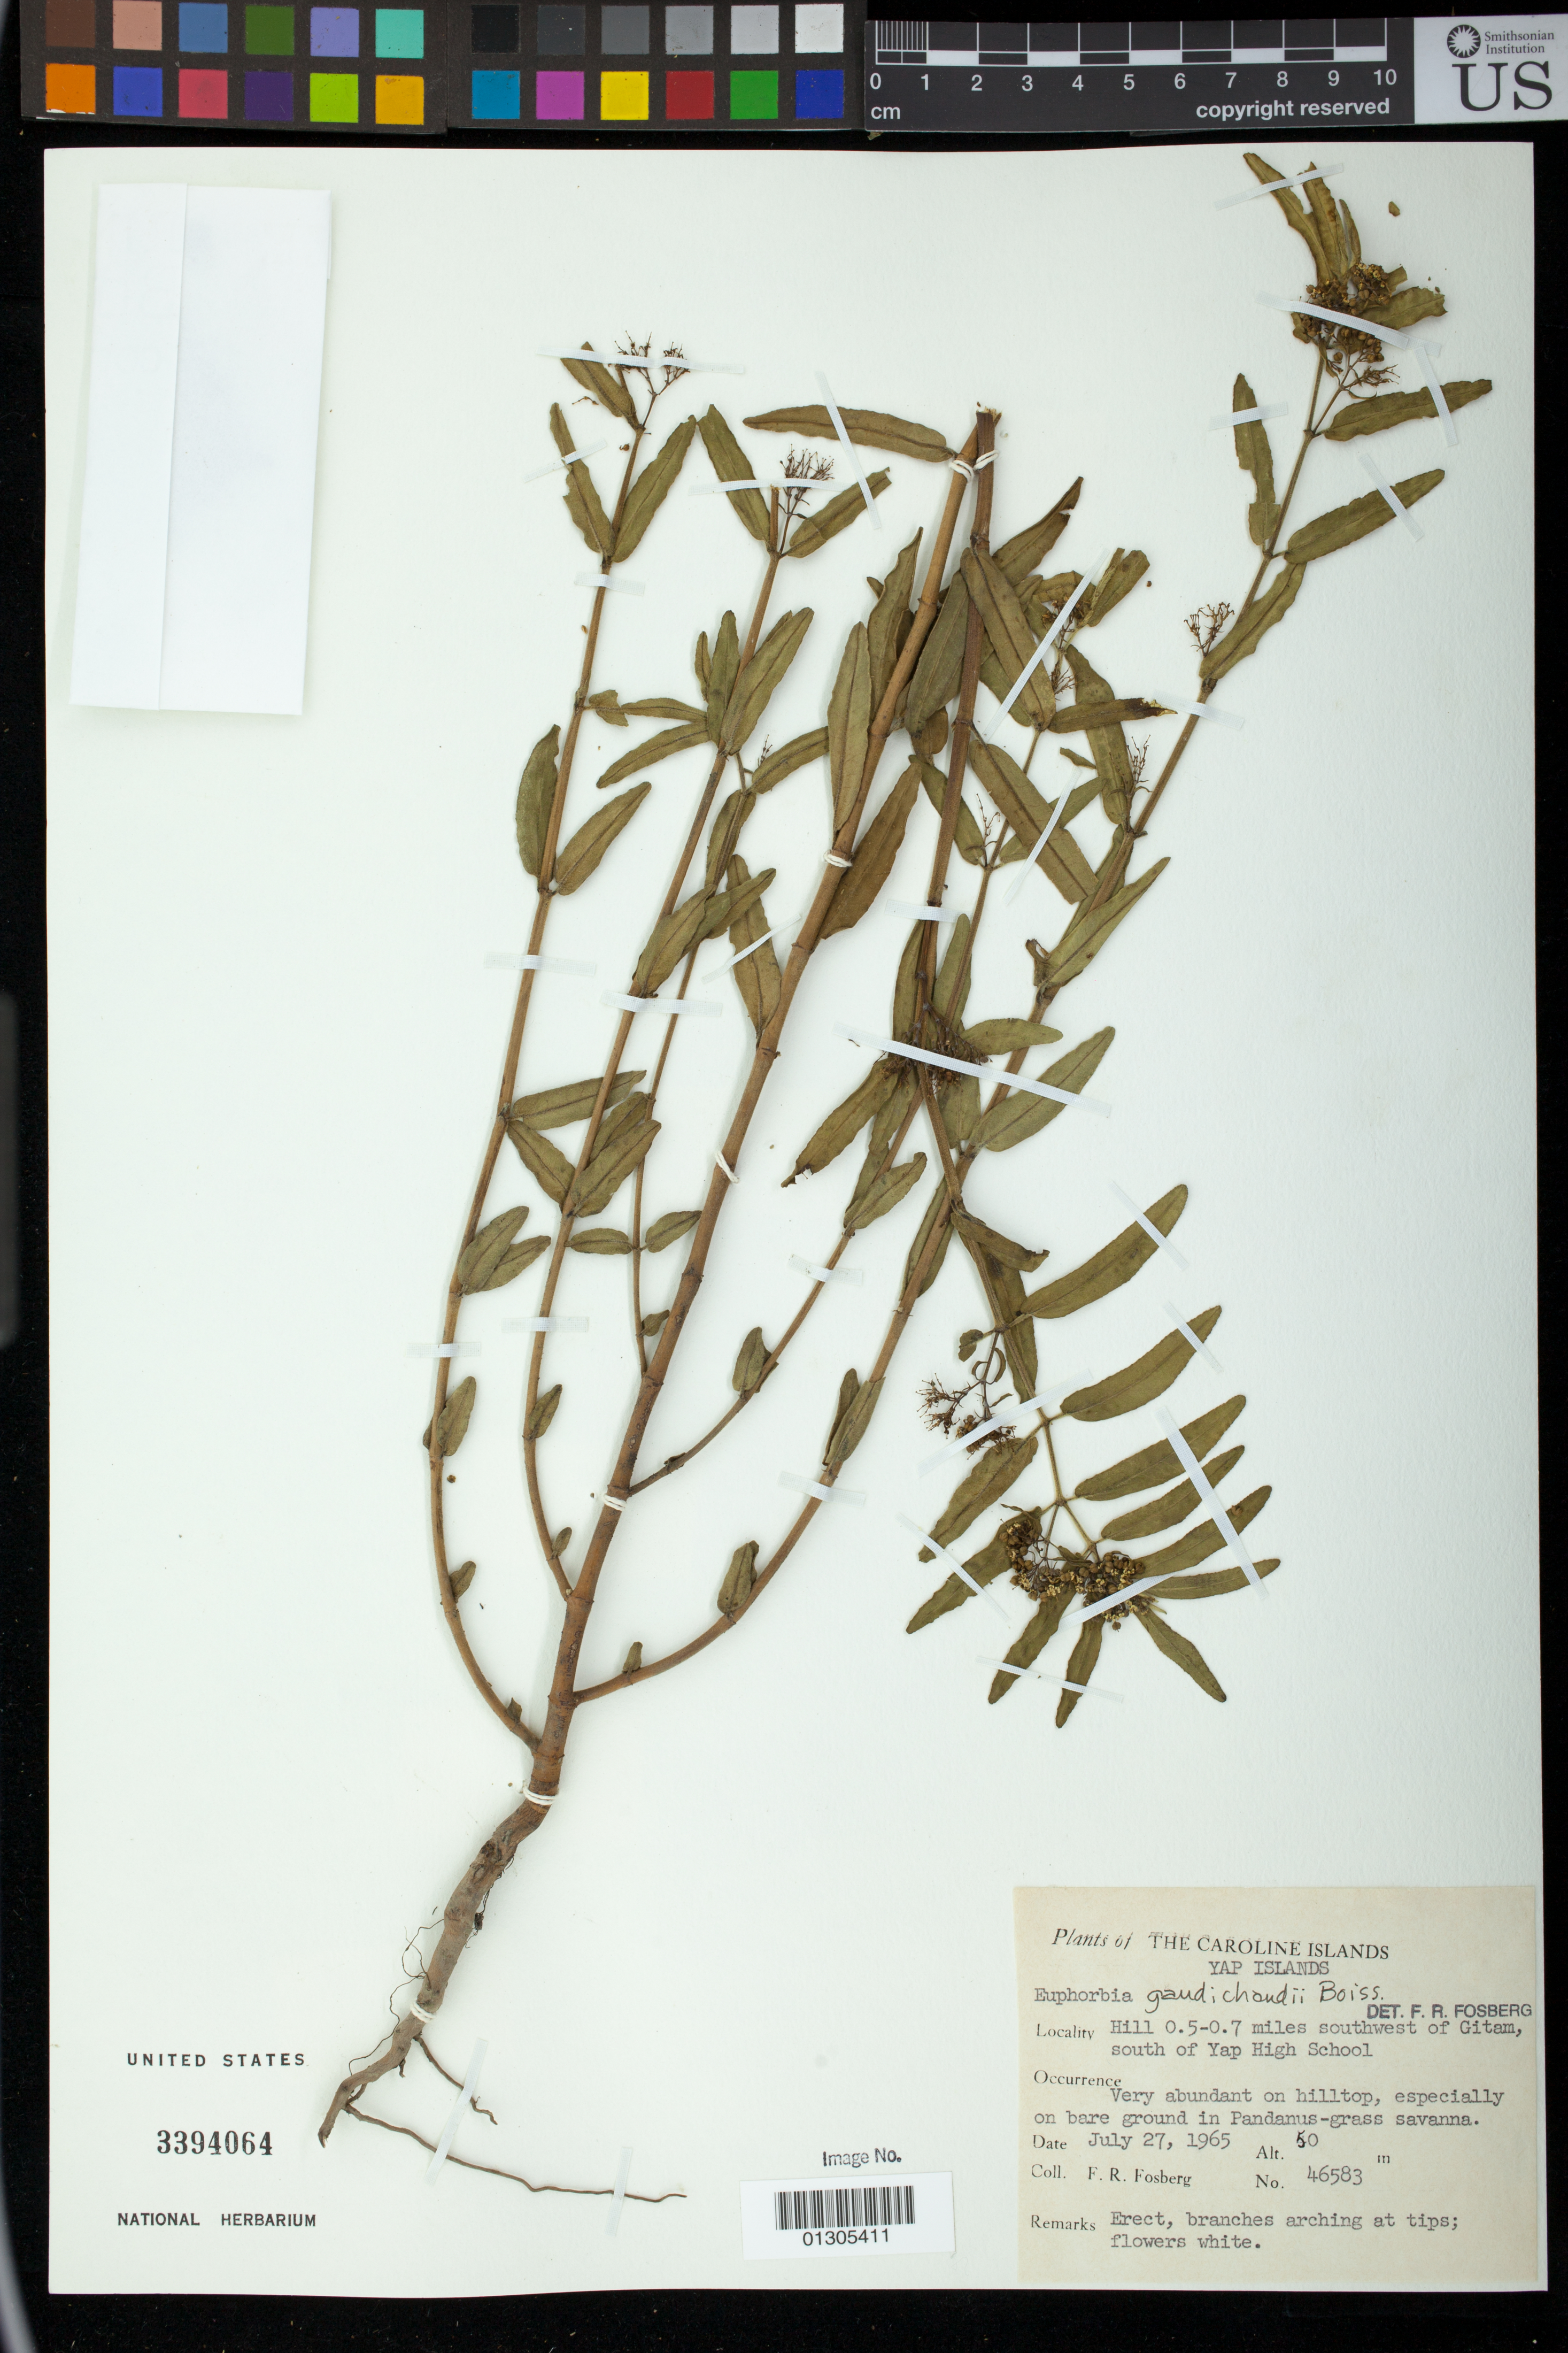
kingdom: Plantae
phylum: Tracheophyta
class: Magnoliopsida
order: Malpighiales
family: Euphorbiaceae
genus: Euphorbia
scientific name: Euphorbia gaudichaudii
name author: Boiss.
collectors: F. R. Fosberg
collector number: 46583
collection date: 1965-07-27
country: Micronesia, Federated States of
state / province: Yap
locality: Hill 0.5-0.7 miles southwest of Gitam, south of Yap High School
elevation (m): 50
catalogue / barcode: US 3394064